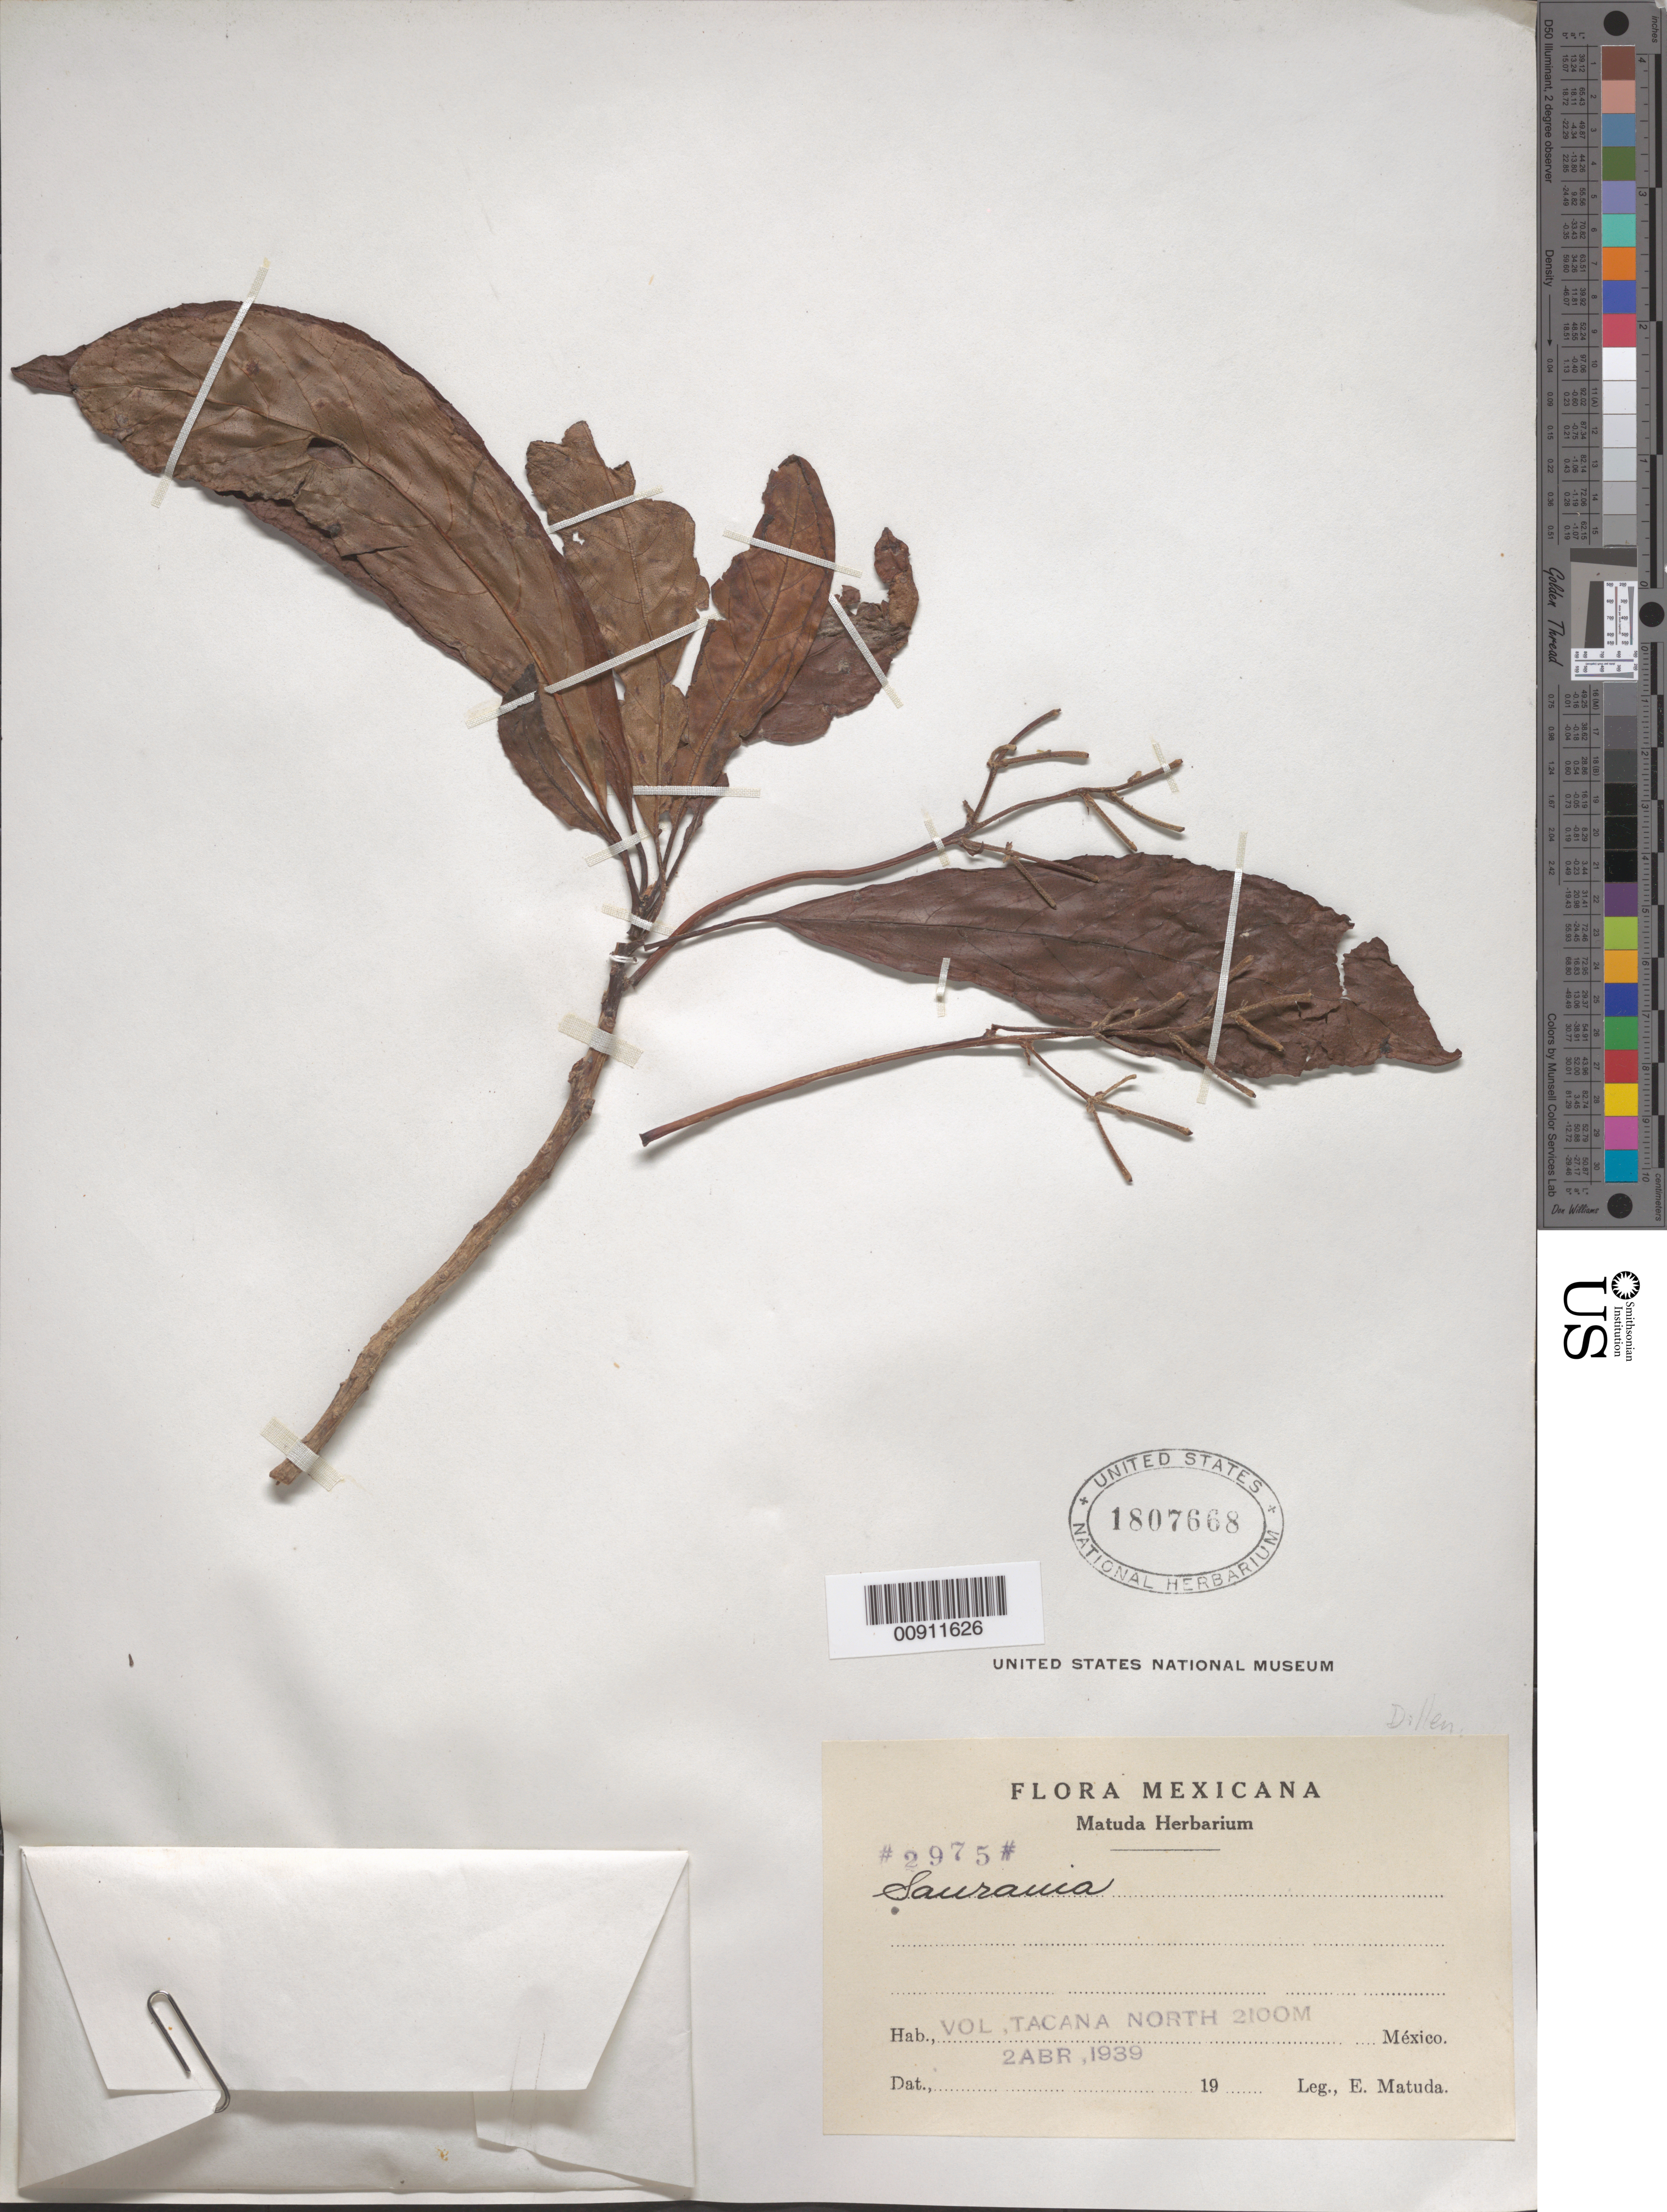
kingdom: Plantae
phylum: Tracheophyta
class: Magnoliopsida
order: Ericales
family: Actinidiaceae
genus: Saurauia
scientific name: Saurauia sp.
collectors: E. Matuda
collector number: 2975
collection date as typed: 02 Apr 1939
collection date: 1939-04-02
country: Mexico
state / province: Chiapas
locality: Vol. Tacana north.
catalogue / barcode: US 1807668